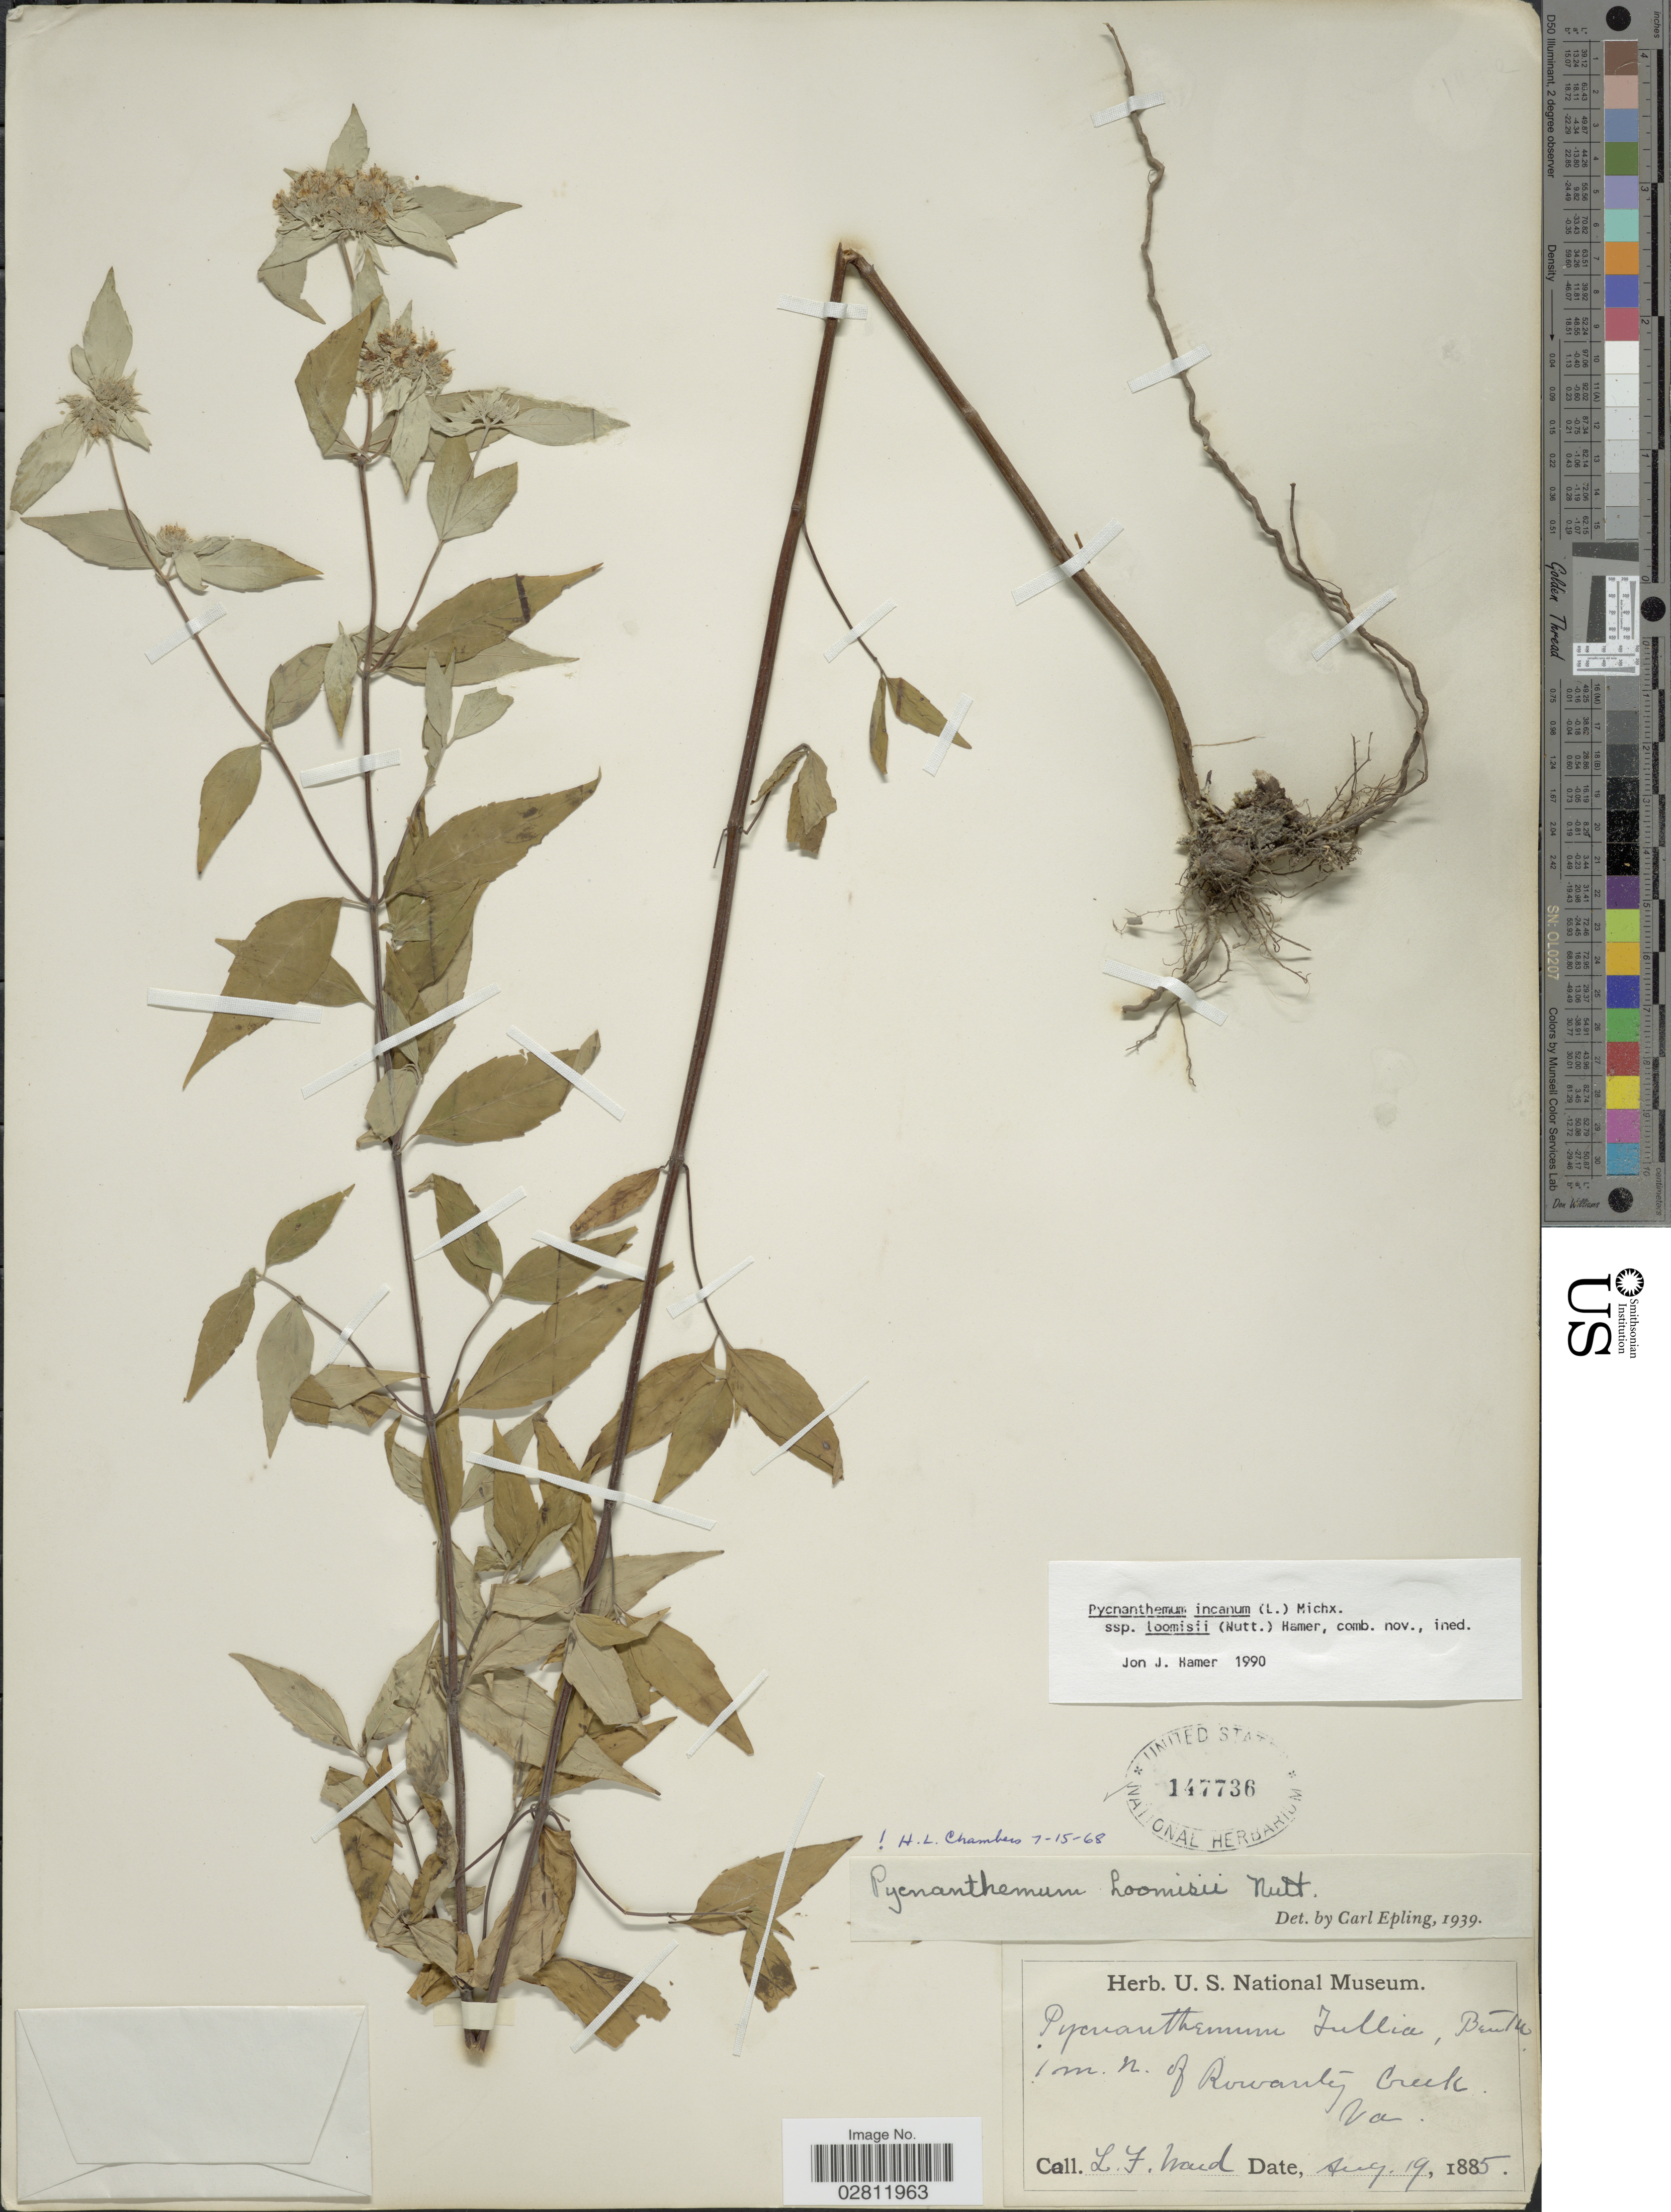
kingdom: Plantae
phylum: Tracheophyta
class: Magnoliopsida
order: Lamiales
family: Lamiaceae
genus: Pycnanthemum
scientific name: Pycnanthemum incanum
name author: (L.) Michx.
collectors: L. Ward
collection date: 1885-08-19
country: United States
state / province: Virginia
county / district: Sussex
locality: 1 m. n. of Rowanty Creek.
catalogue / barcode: US 147736